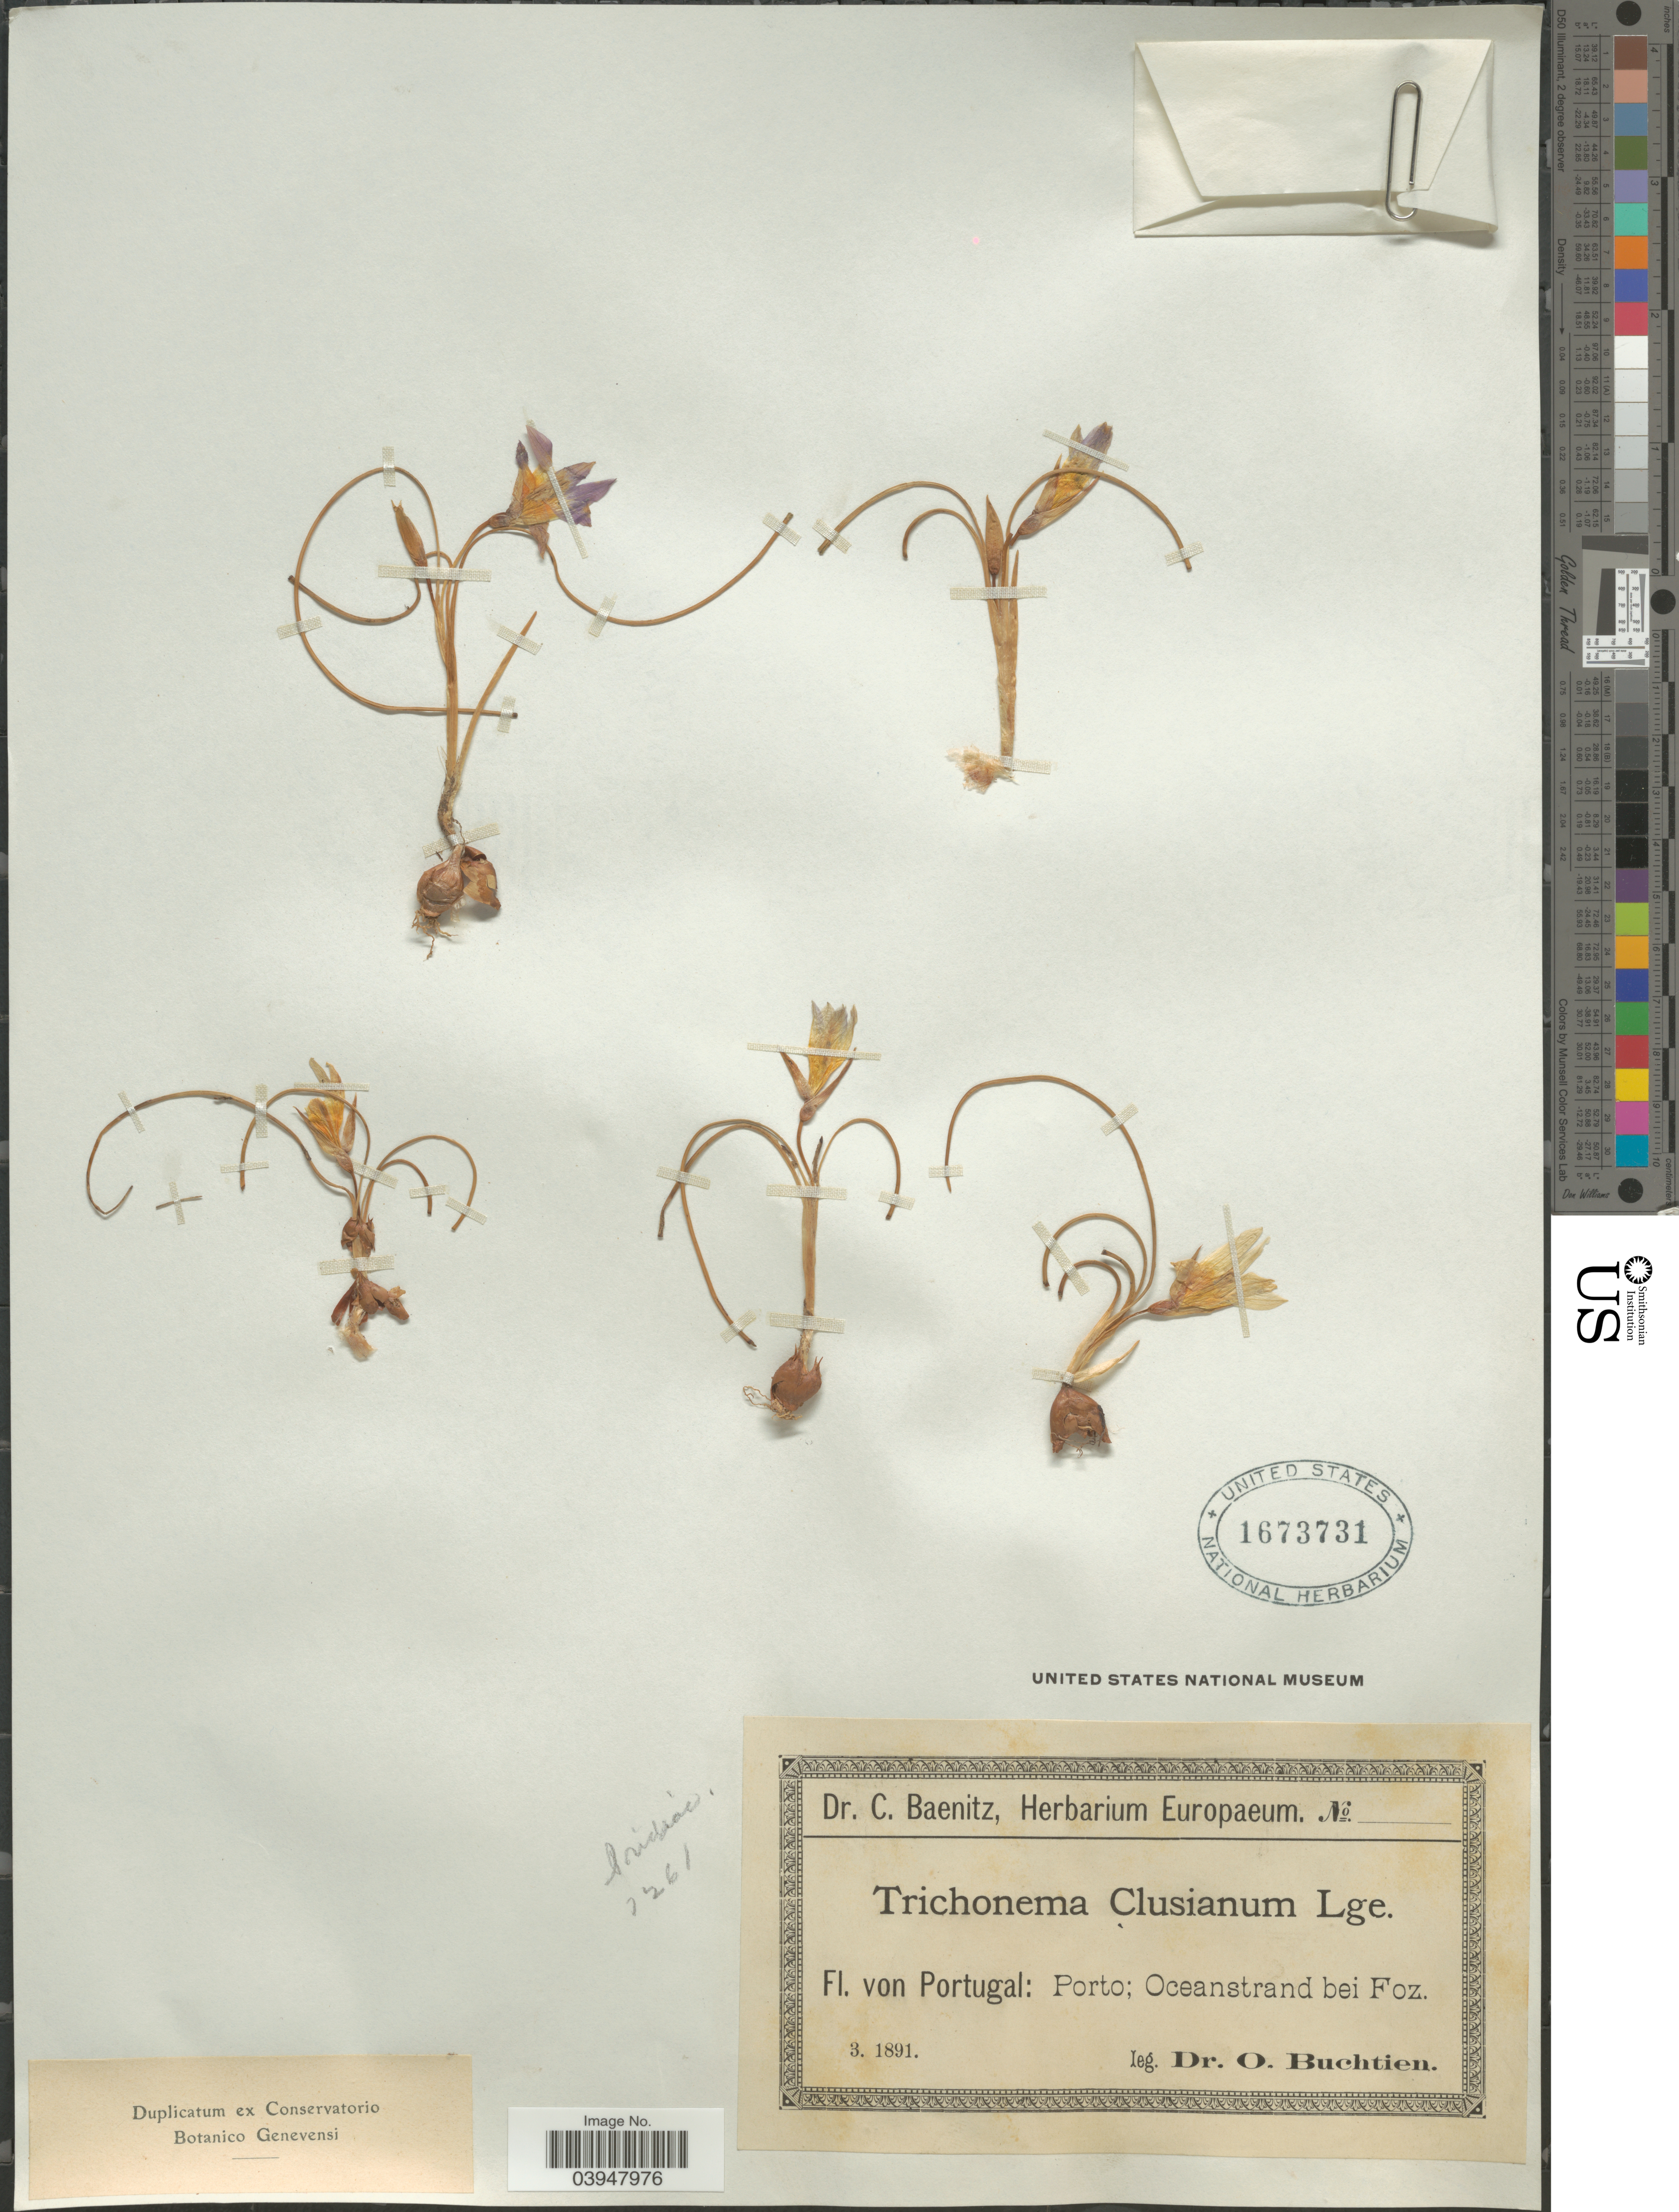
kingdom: Plantae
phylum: Tracheophyta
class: Liliopsida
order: Asparagales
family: Iridaceae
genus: Romulea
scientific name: Romulea clusiana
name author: (Lange) Nyman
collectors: O. Buchtien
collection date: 1891-03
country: Portugal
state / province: Porto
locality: Oceanstrand bei Foz.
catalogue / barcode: US 1673731